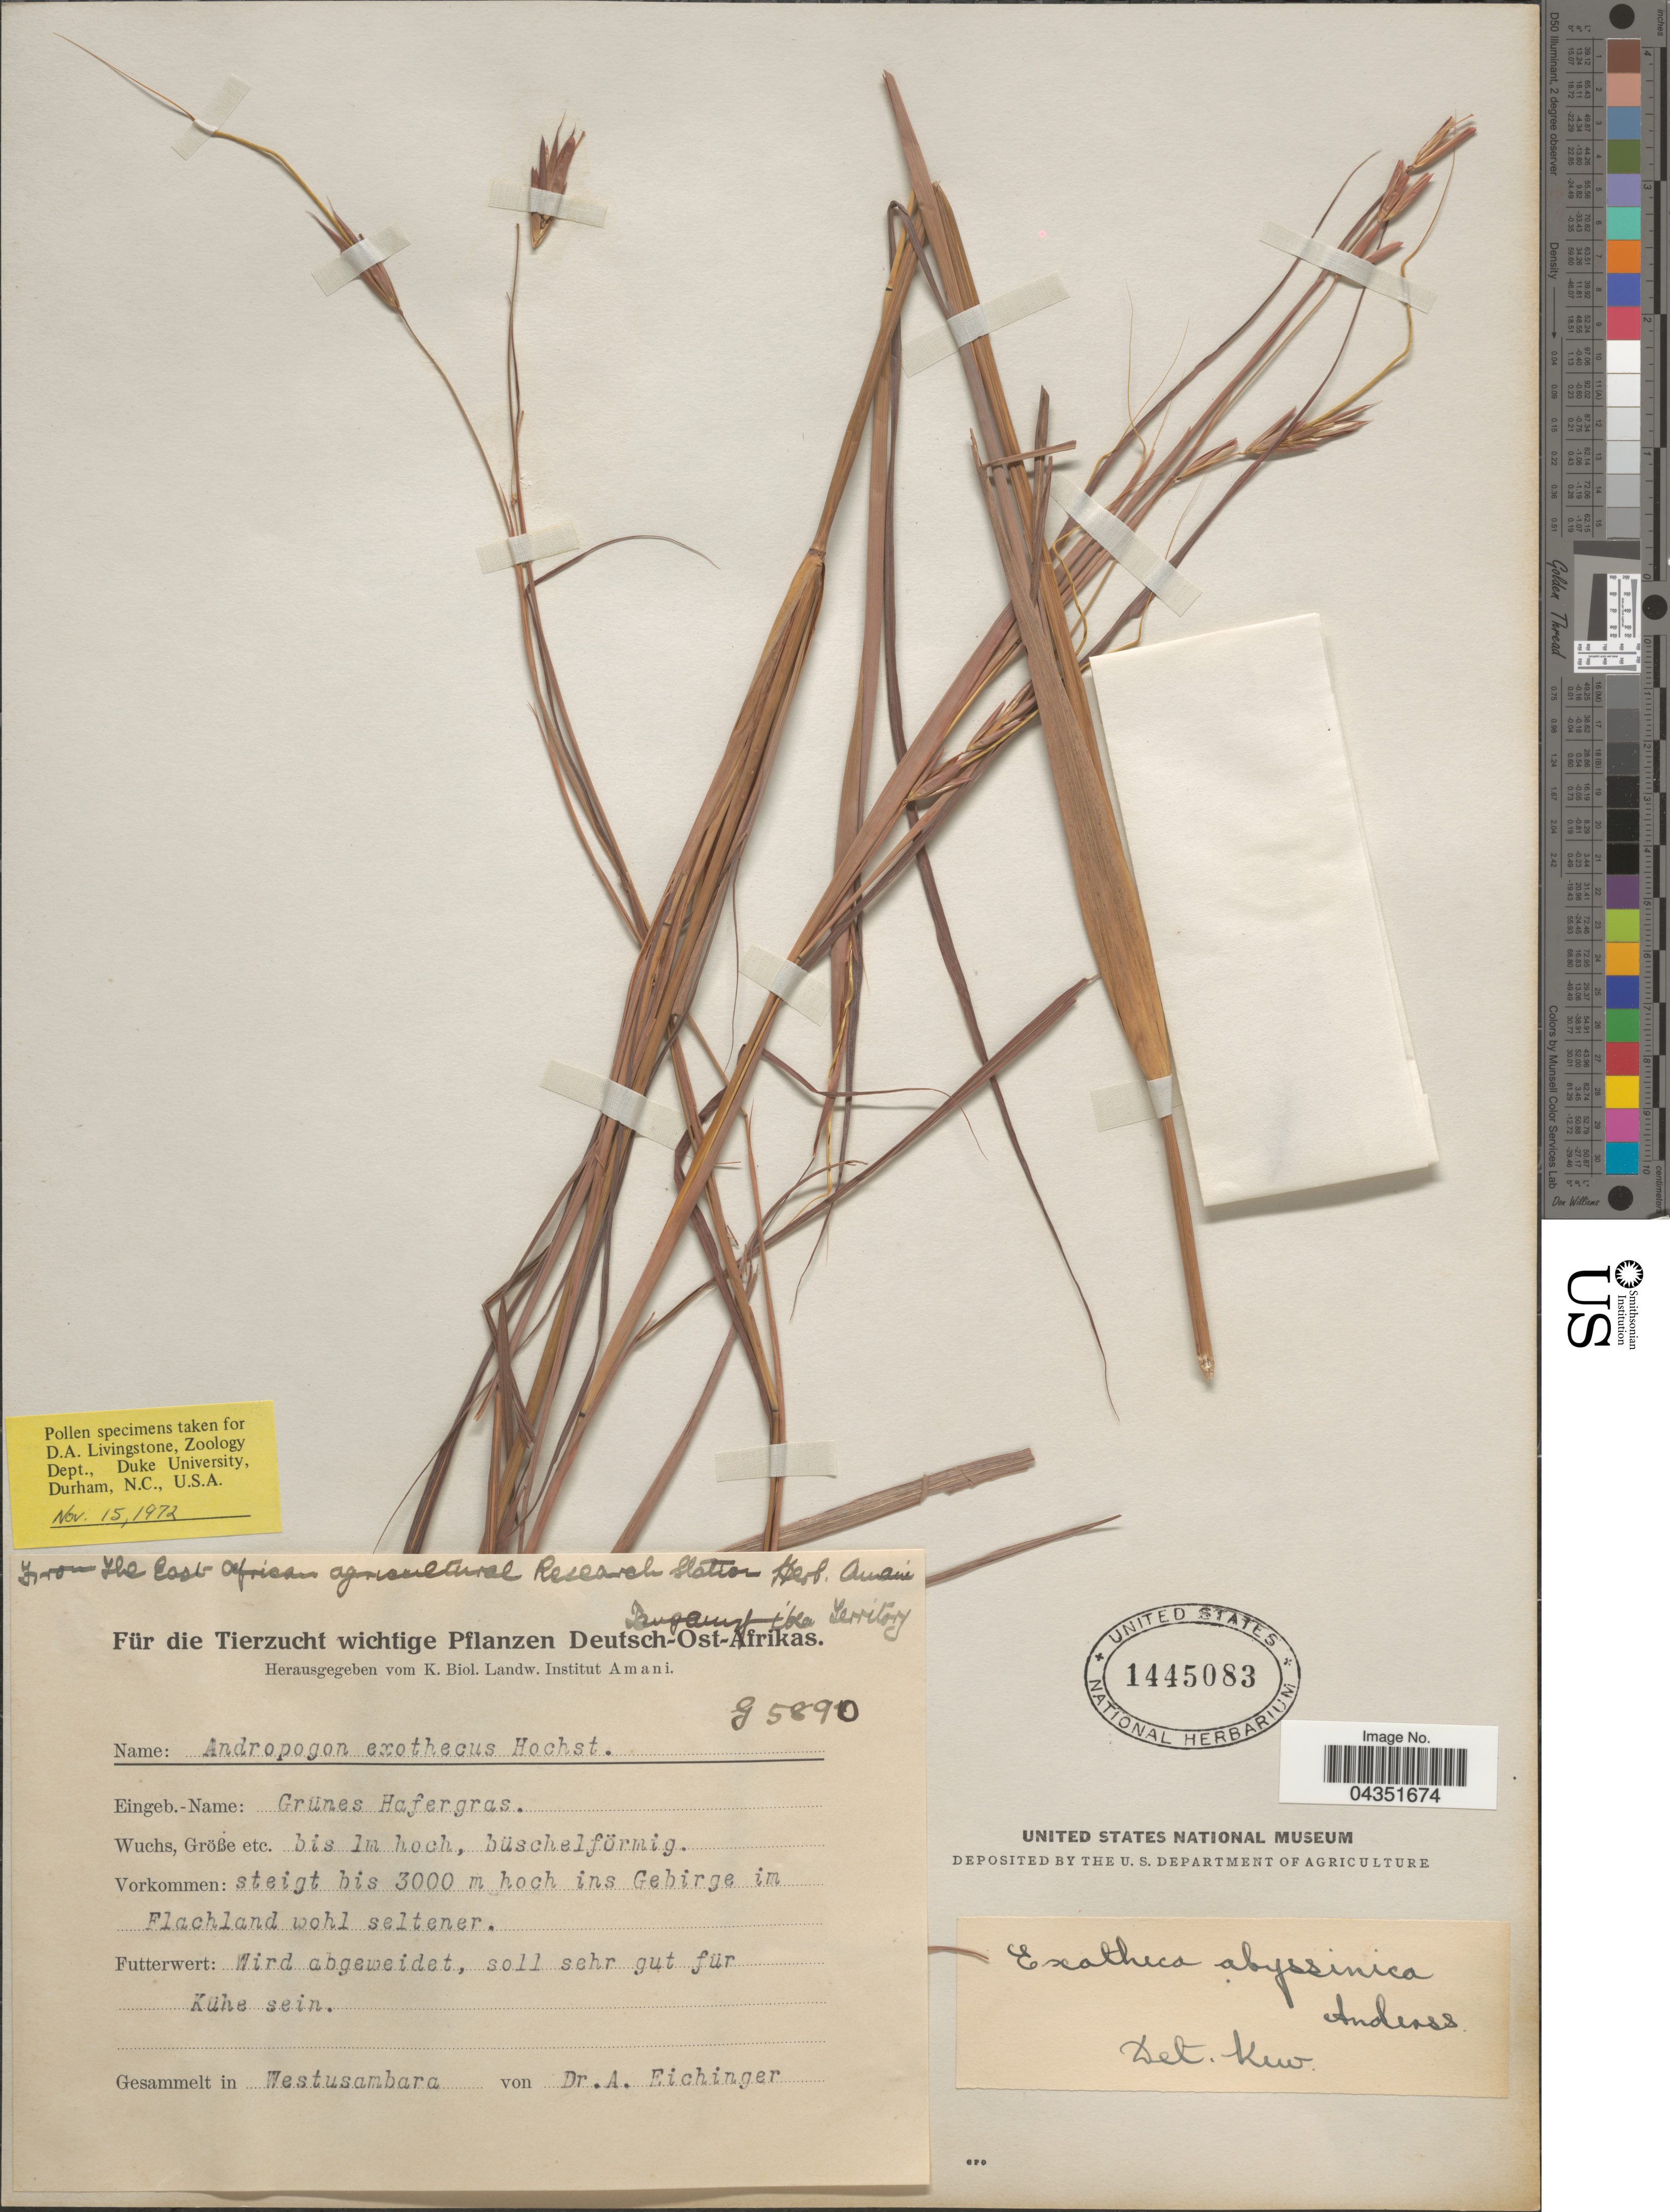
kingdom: Plantae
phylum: Tracheophyta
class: Liliopsida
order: Poales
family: Poaceae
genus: Exotheca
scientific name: Exotheca abyssinica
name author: (Hochst. ex A. Rich.) Andersson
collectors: A. Eichinger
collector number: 95890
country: Tanzania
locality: Deutsch-Ost-Afrikas. Westusambara.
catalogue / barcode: US 1445083